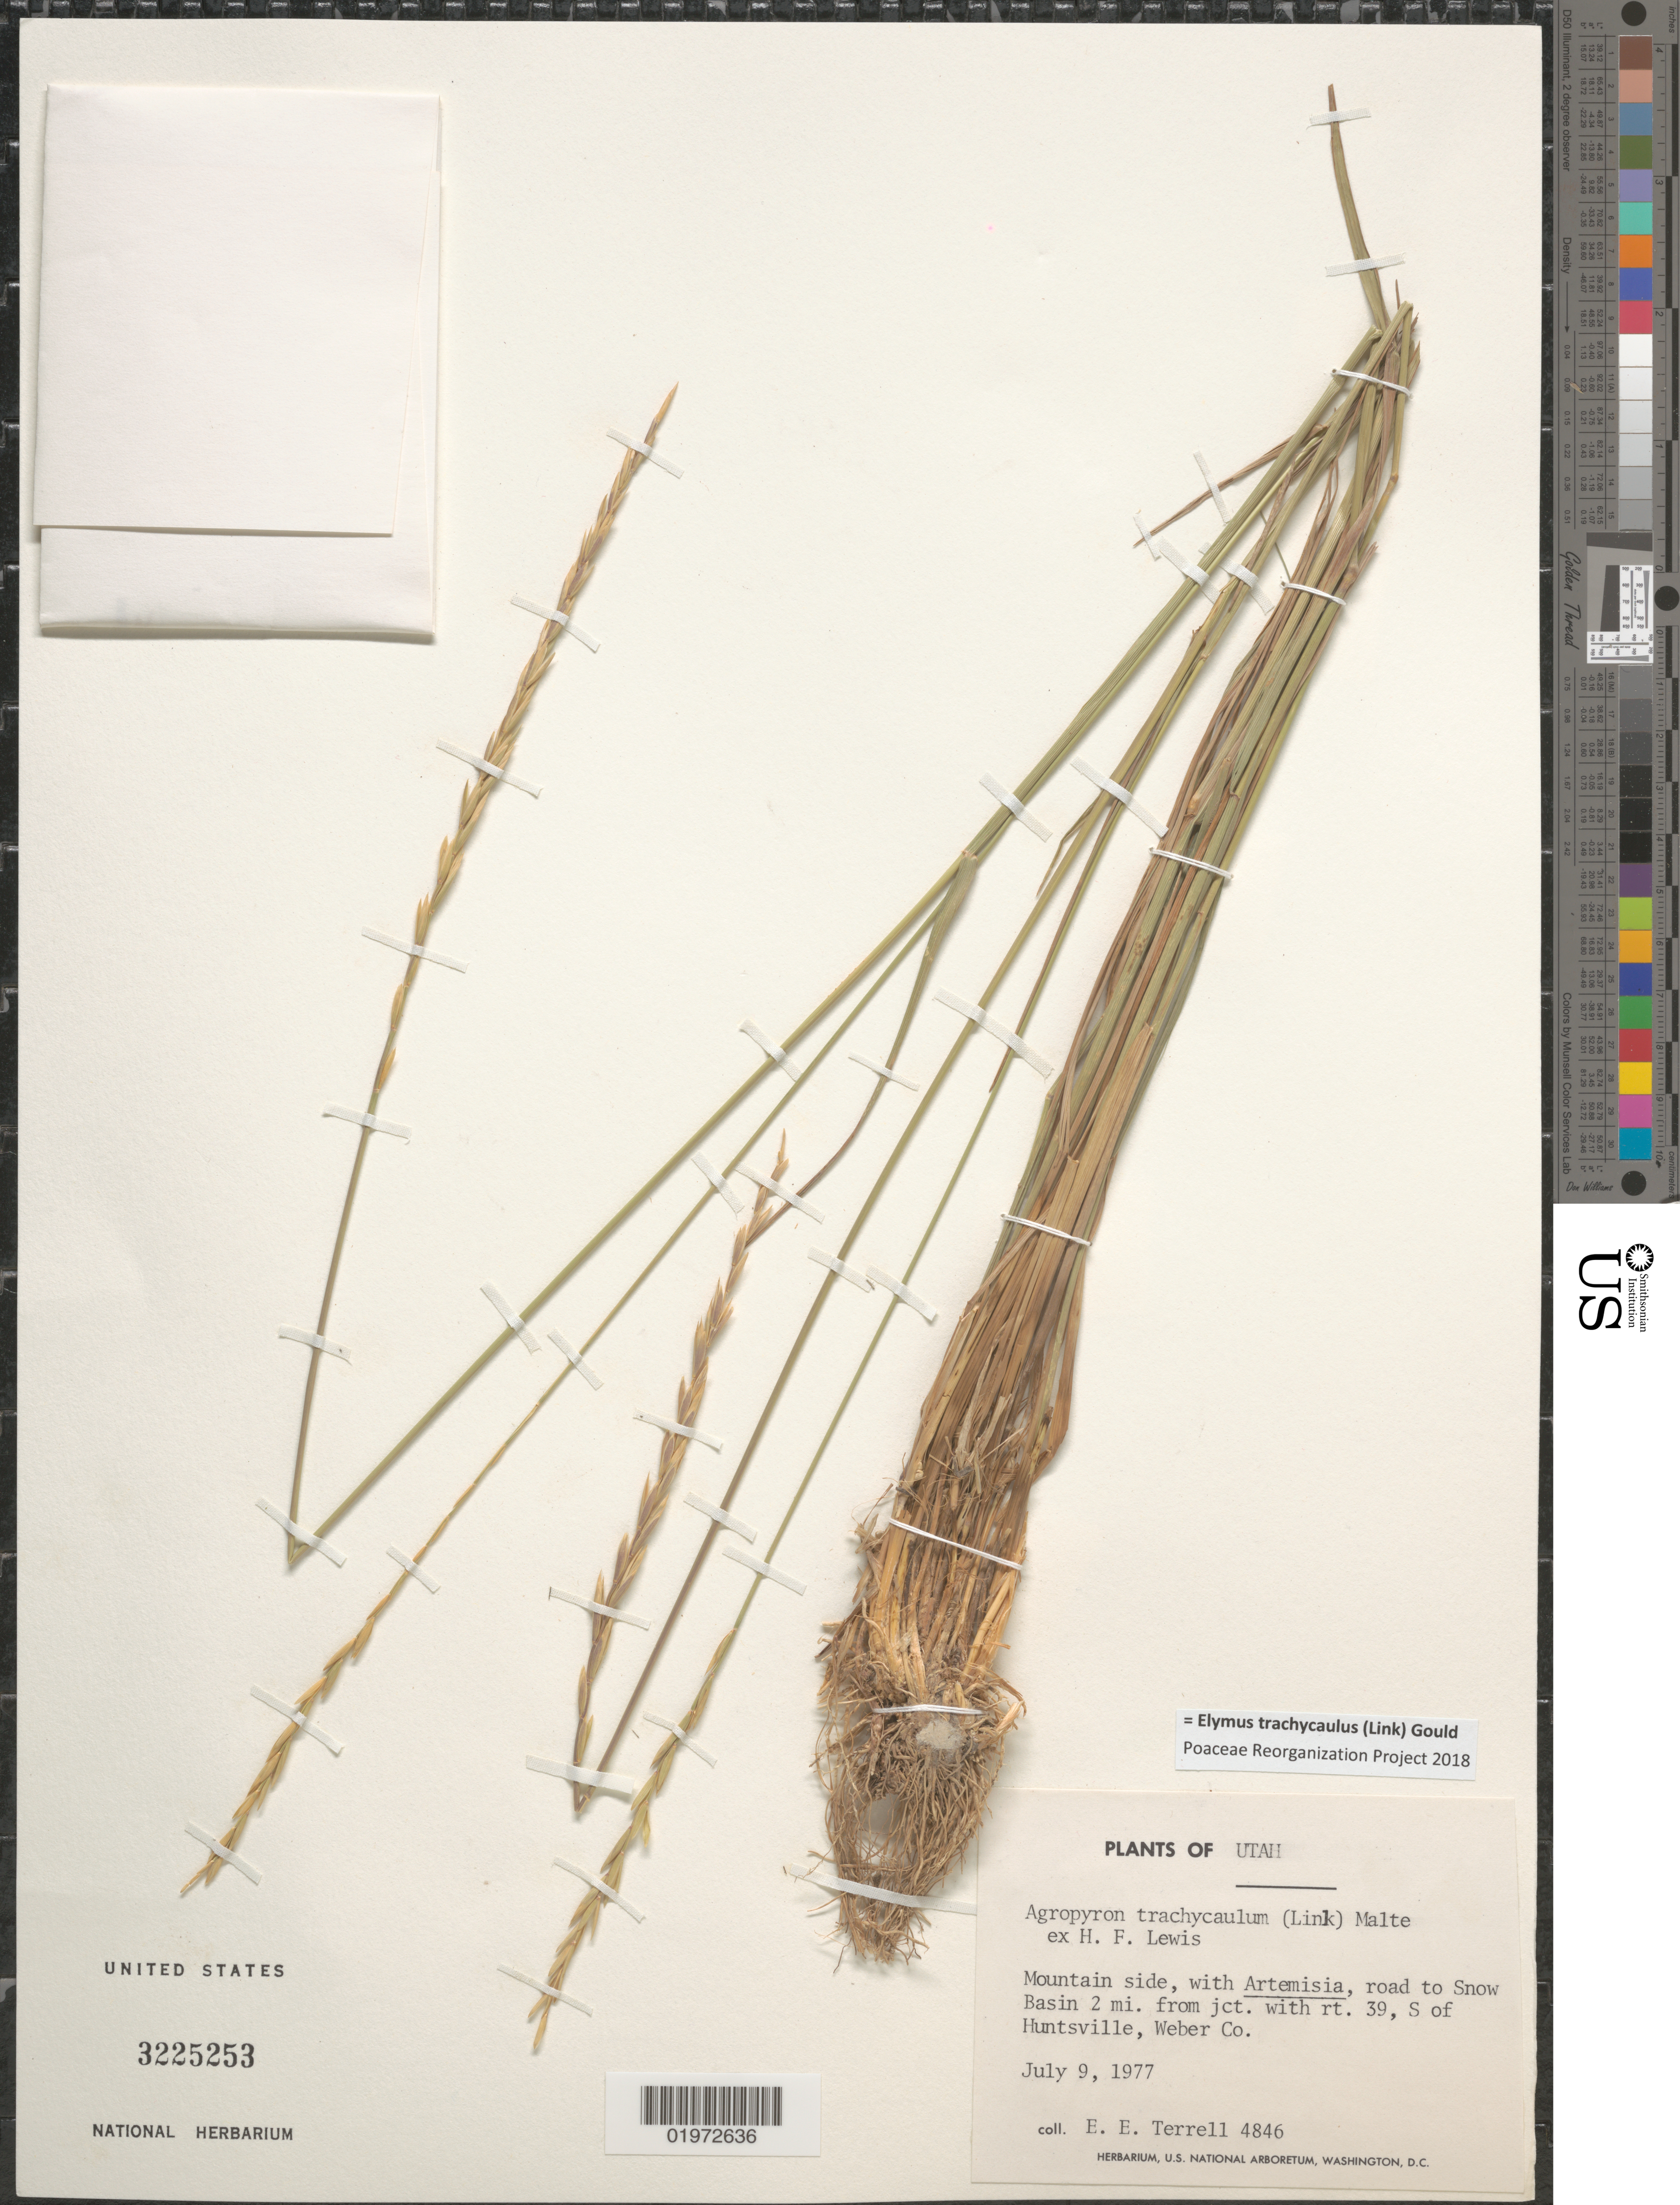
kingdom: Plantae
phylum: Tracheophyta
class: Liliopsida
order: Poales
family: Poaceae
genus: Elymus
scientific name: Elymus trachycaulus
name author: (Link) Gould ex Shinners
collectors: E. E. Terrell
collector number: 4846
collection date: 1977-07-09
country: United States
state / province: Utah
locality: Mountain side, with Artemisia, road to Snow Basin 2 mi. from jct. with rt. 39, S of Huntsville, Weber Co.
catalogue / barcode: US 3225253